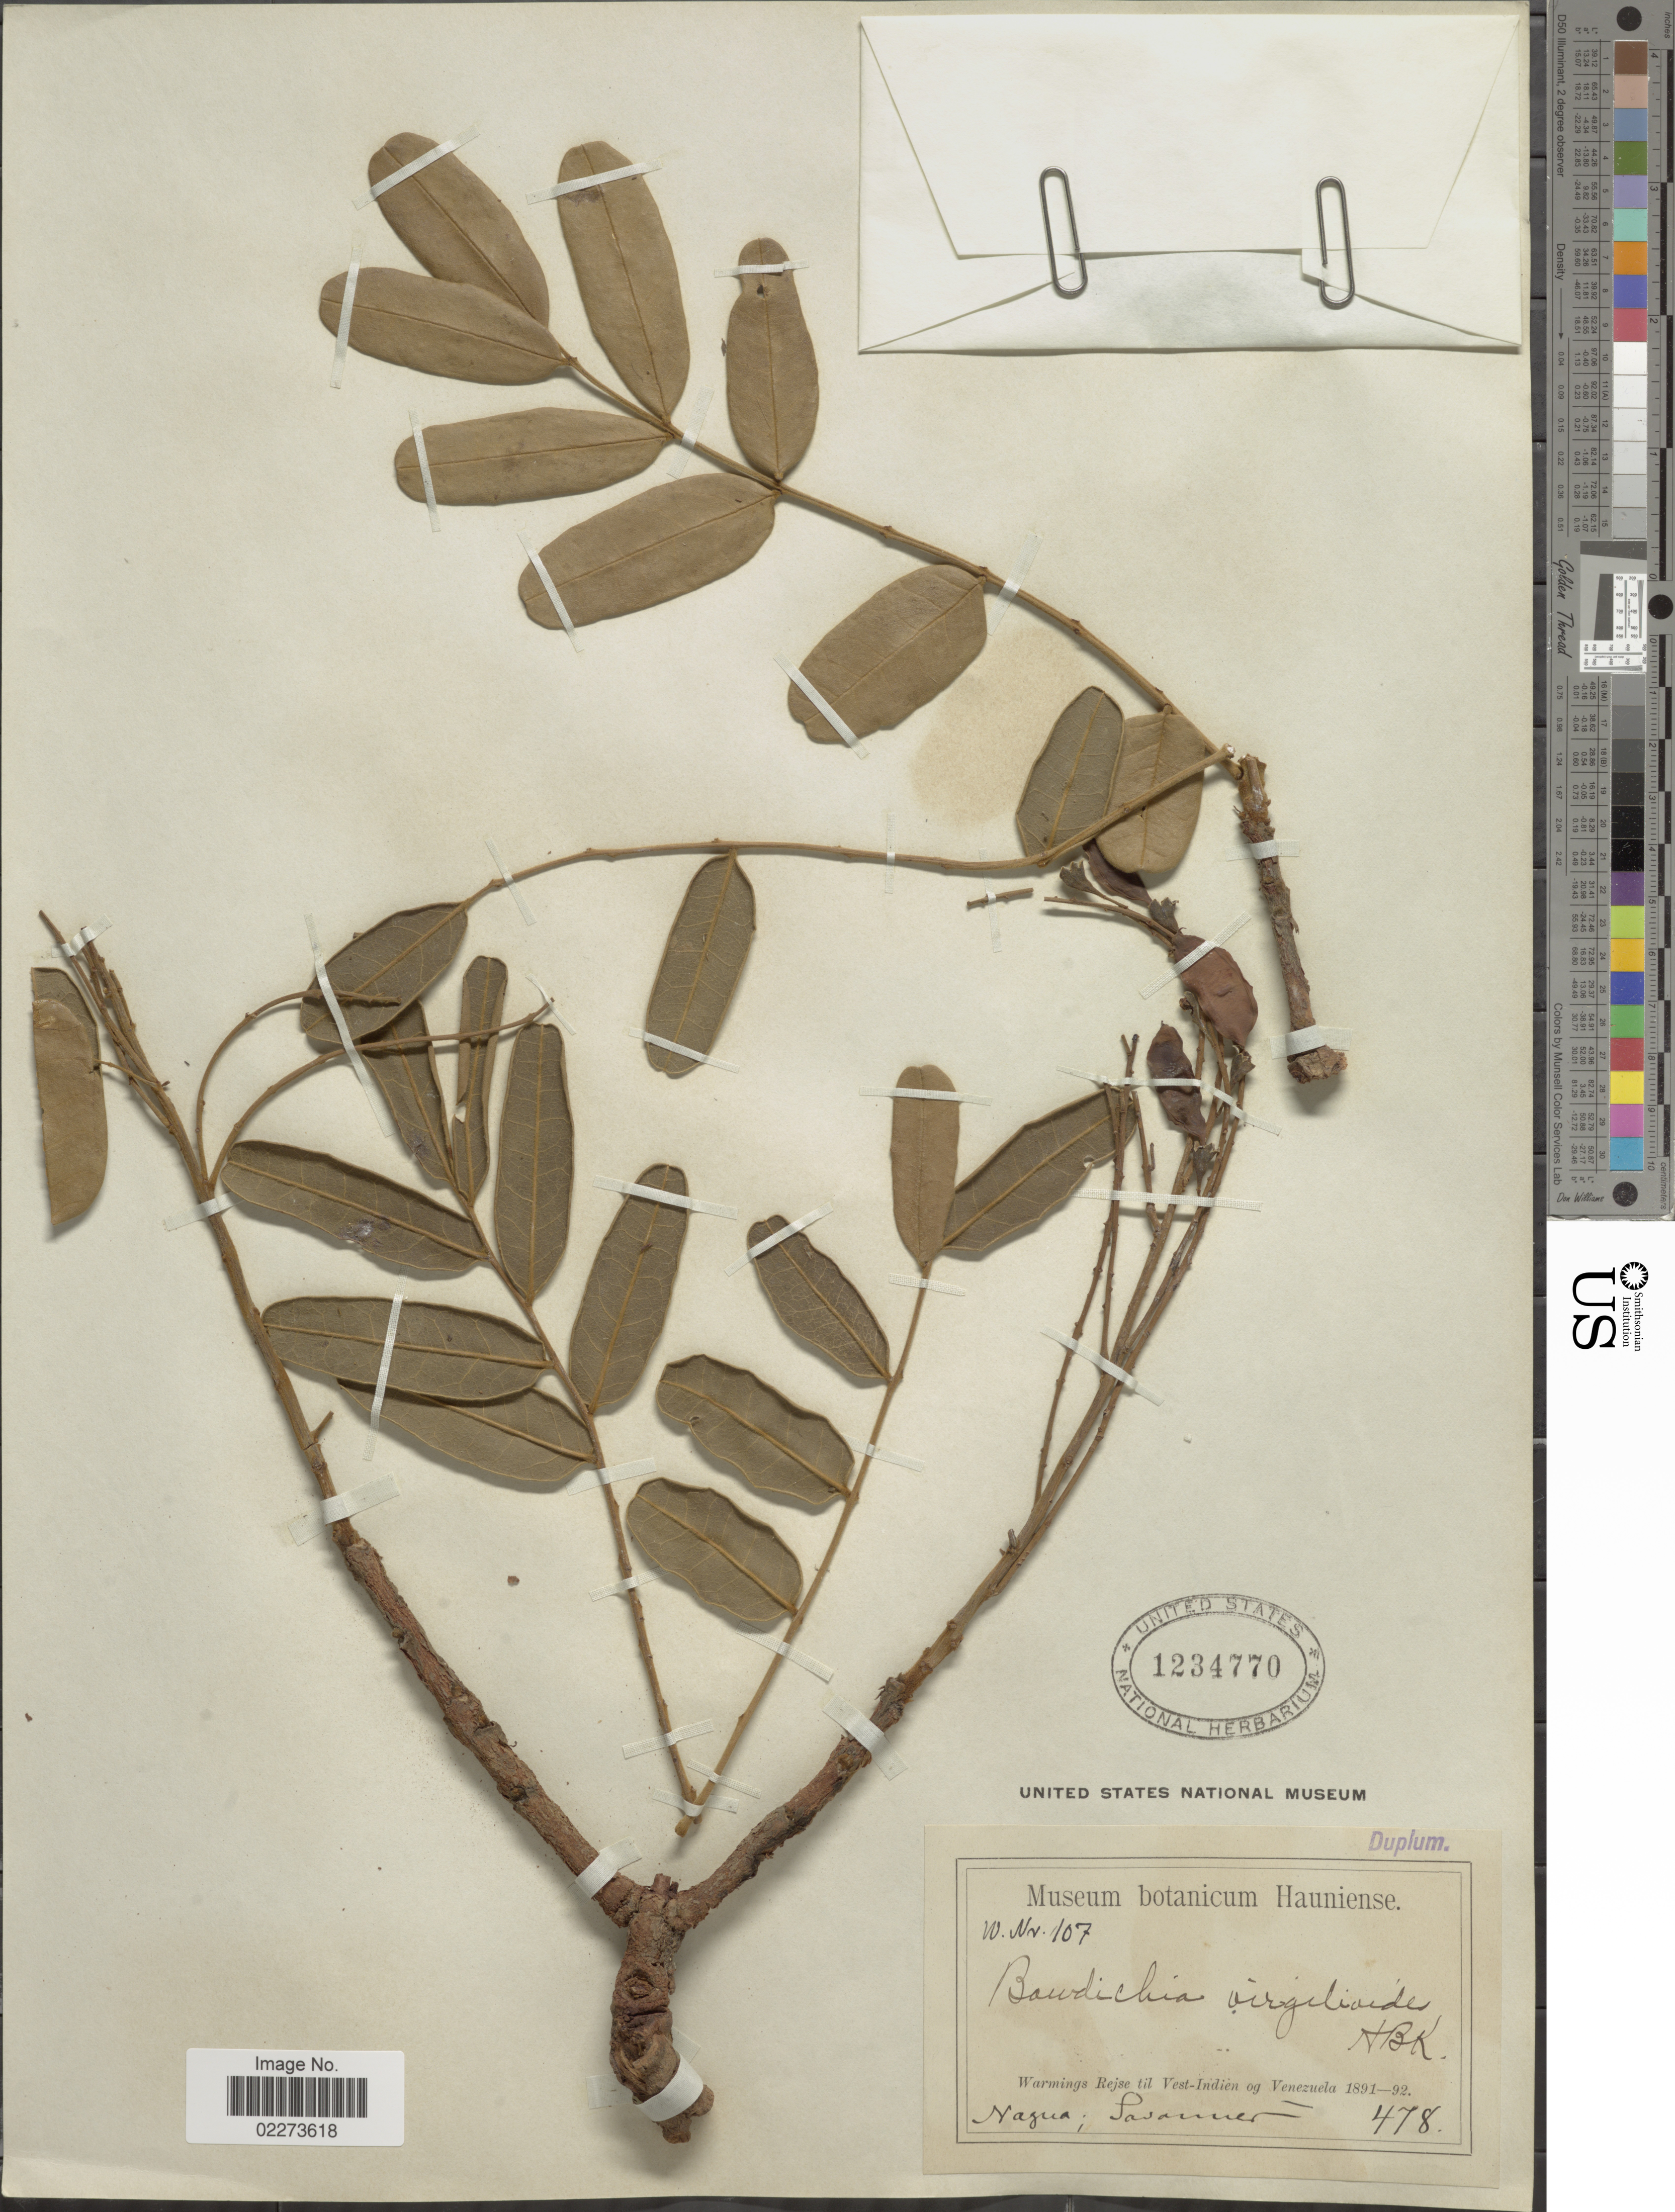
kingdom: Plantae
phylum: Tracheophyta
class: Magnoliopsida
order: Fabales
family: Fabaceae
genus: Bowdichia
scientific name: Bowdichia virgilioides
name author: Kunth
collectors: W. Rejse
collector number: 478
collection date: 1891/1892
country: Venezuela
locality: Nagua, Sasanner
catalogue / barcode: US 1234770